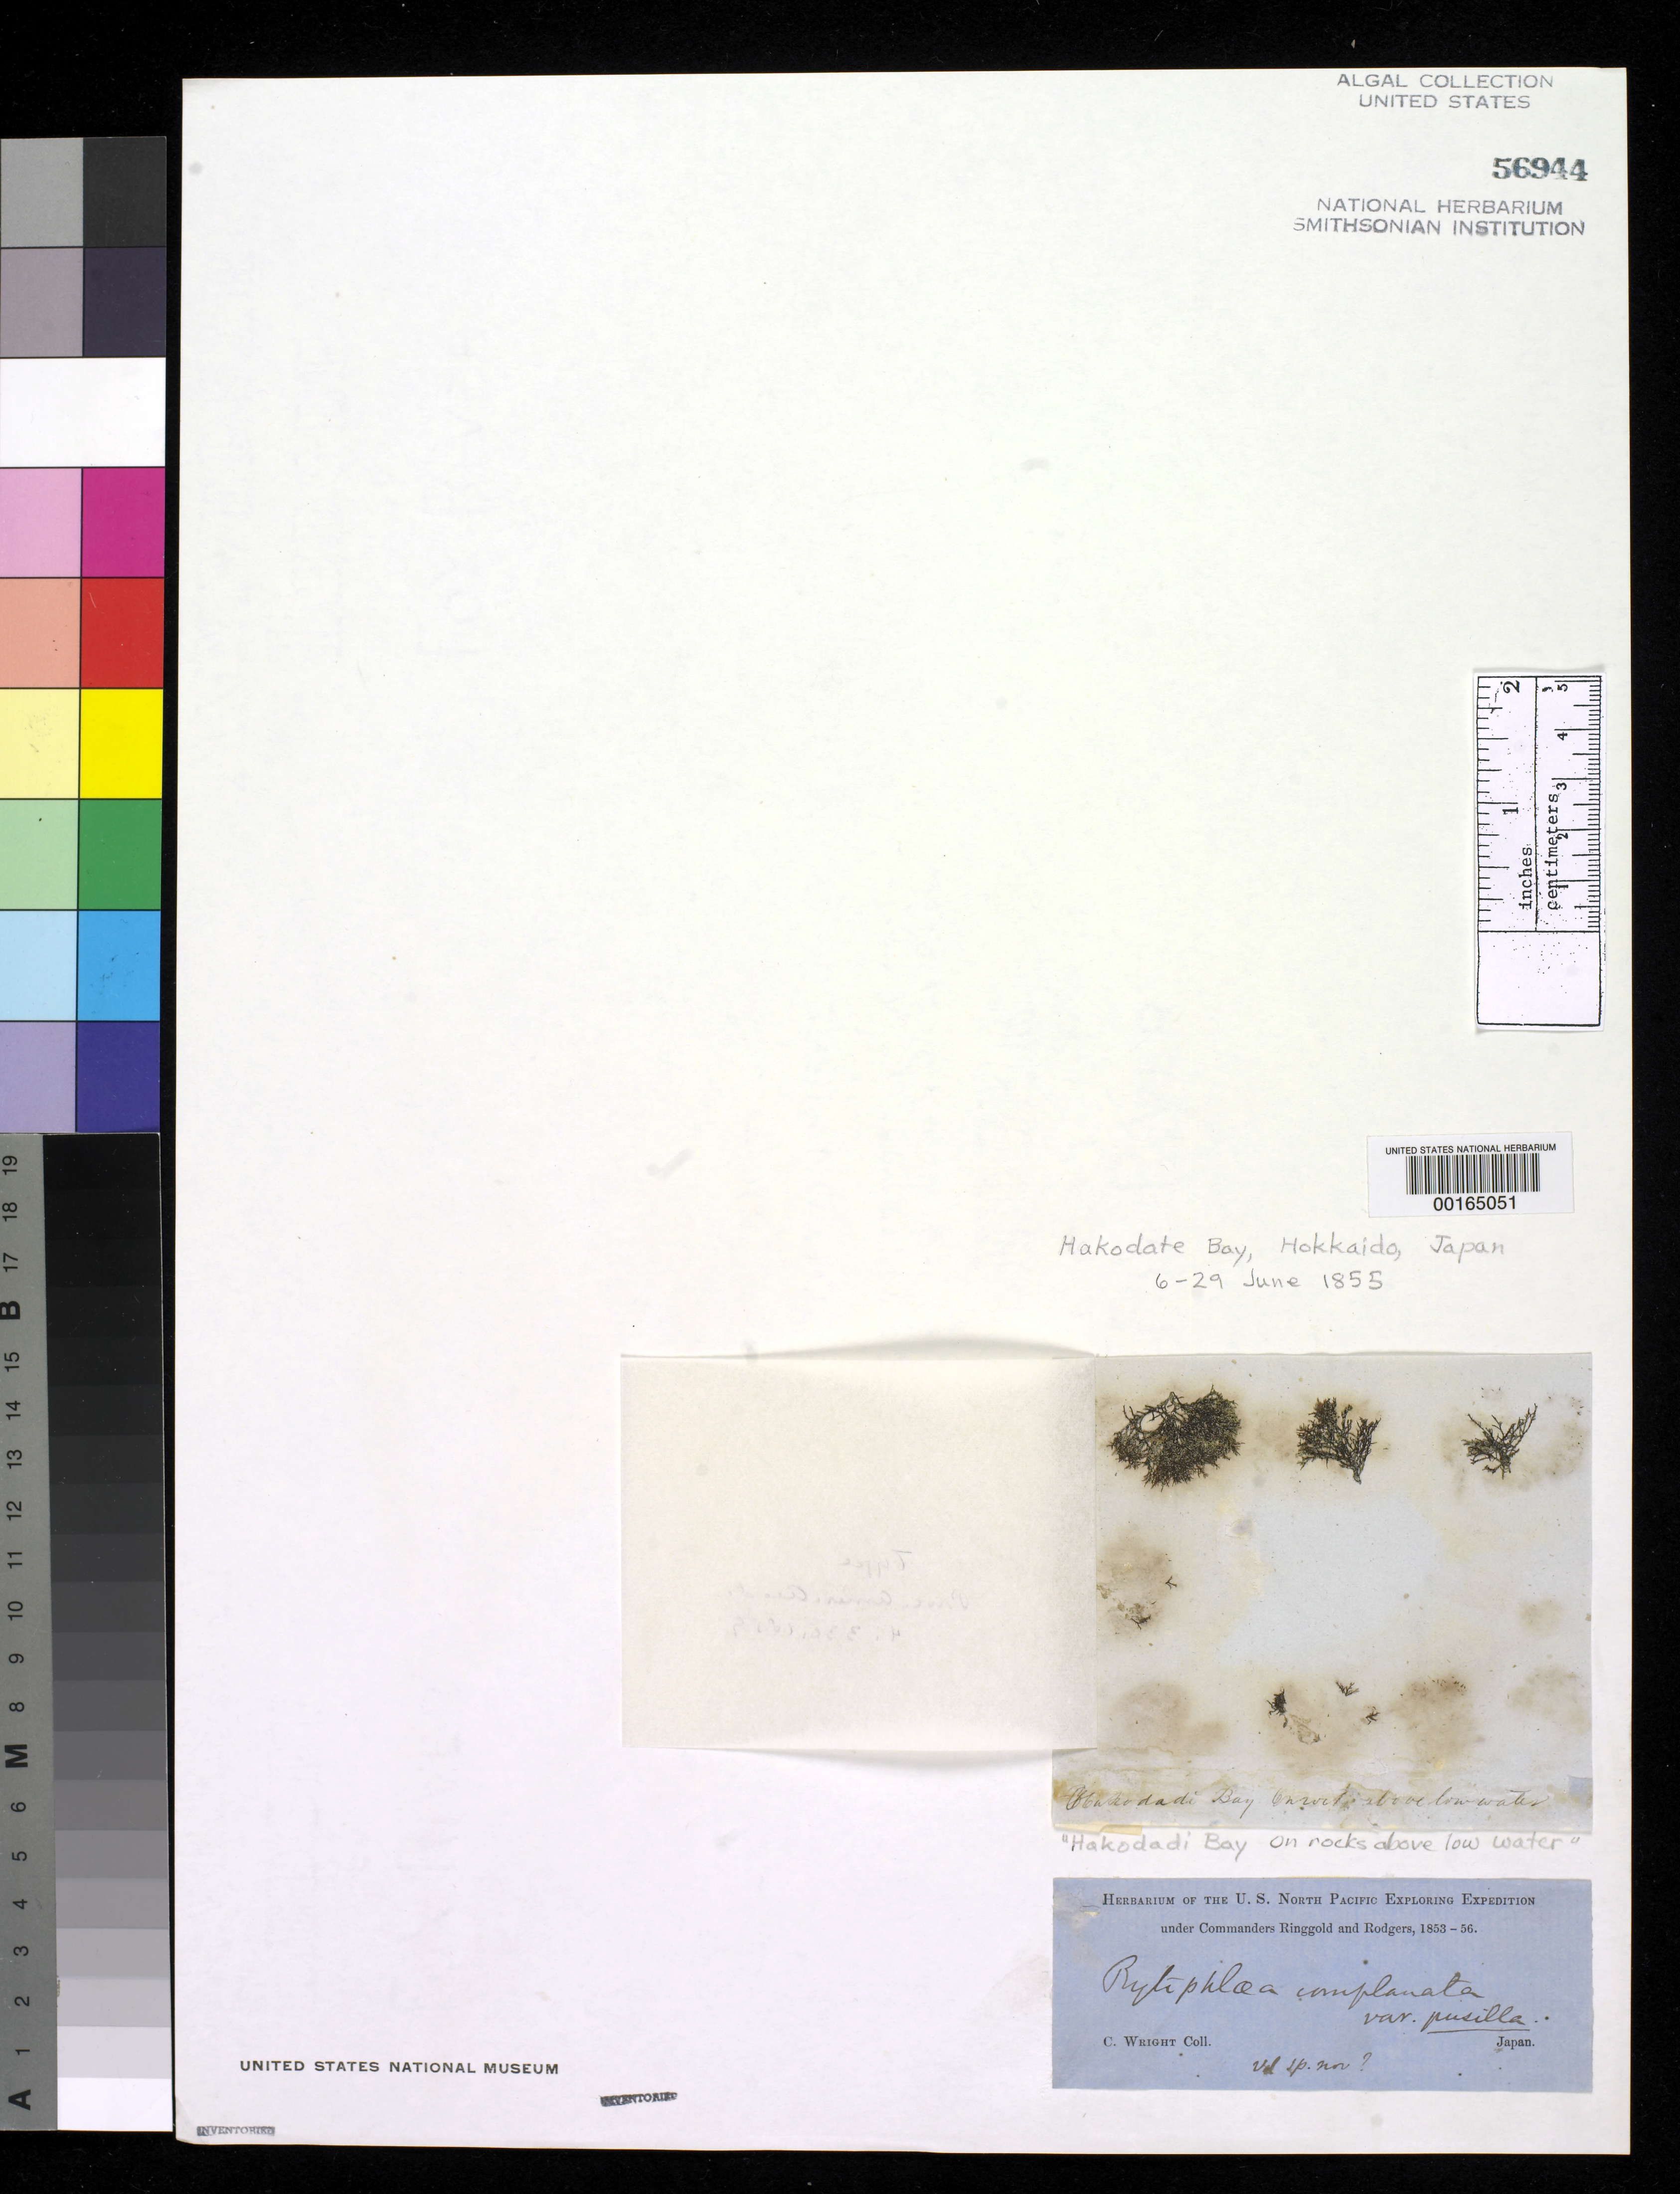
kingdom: Plantae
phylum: Rhodophyta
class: Florideophyceae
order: Ceramiales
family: Rhodomelaceae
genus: Rytiphloea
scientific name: Rytiphloea complanata var. pusilla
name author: Harv.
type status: Isotype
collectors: C. Wright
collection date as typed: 06 Jun 1855 to 29 Jun 1855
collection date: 1855-06-06/1855-06-29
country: Japan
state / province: Hokkaido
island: Hokkaido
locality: Hakodate Bay (Hakodadi Bay).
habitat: On rocks above low water.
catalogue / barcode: US 56944